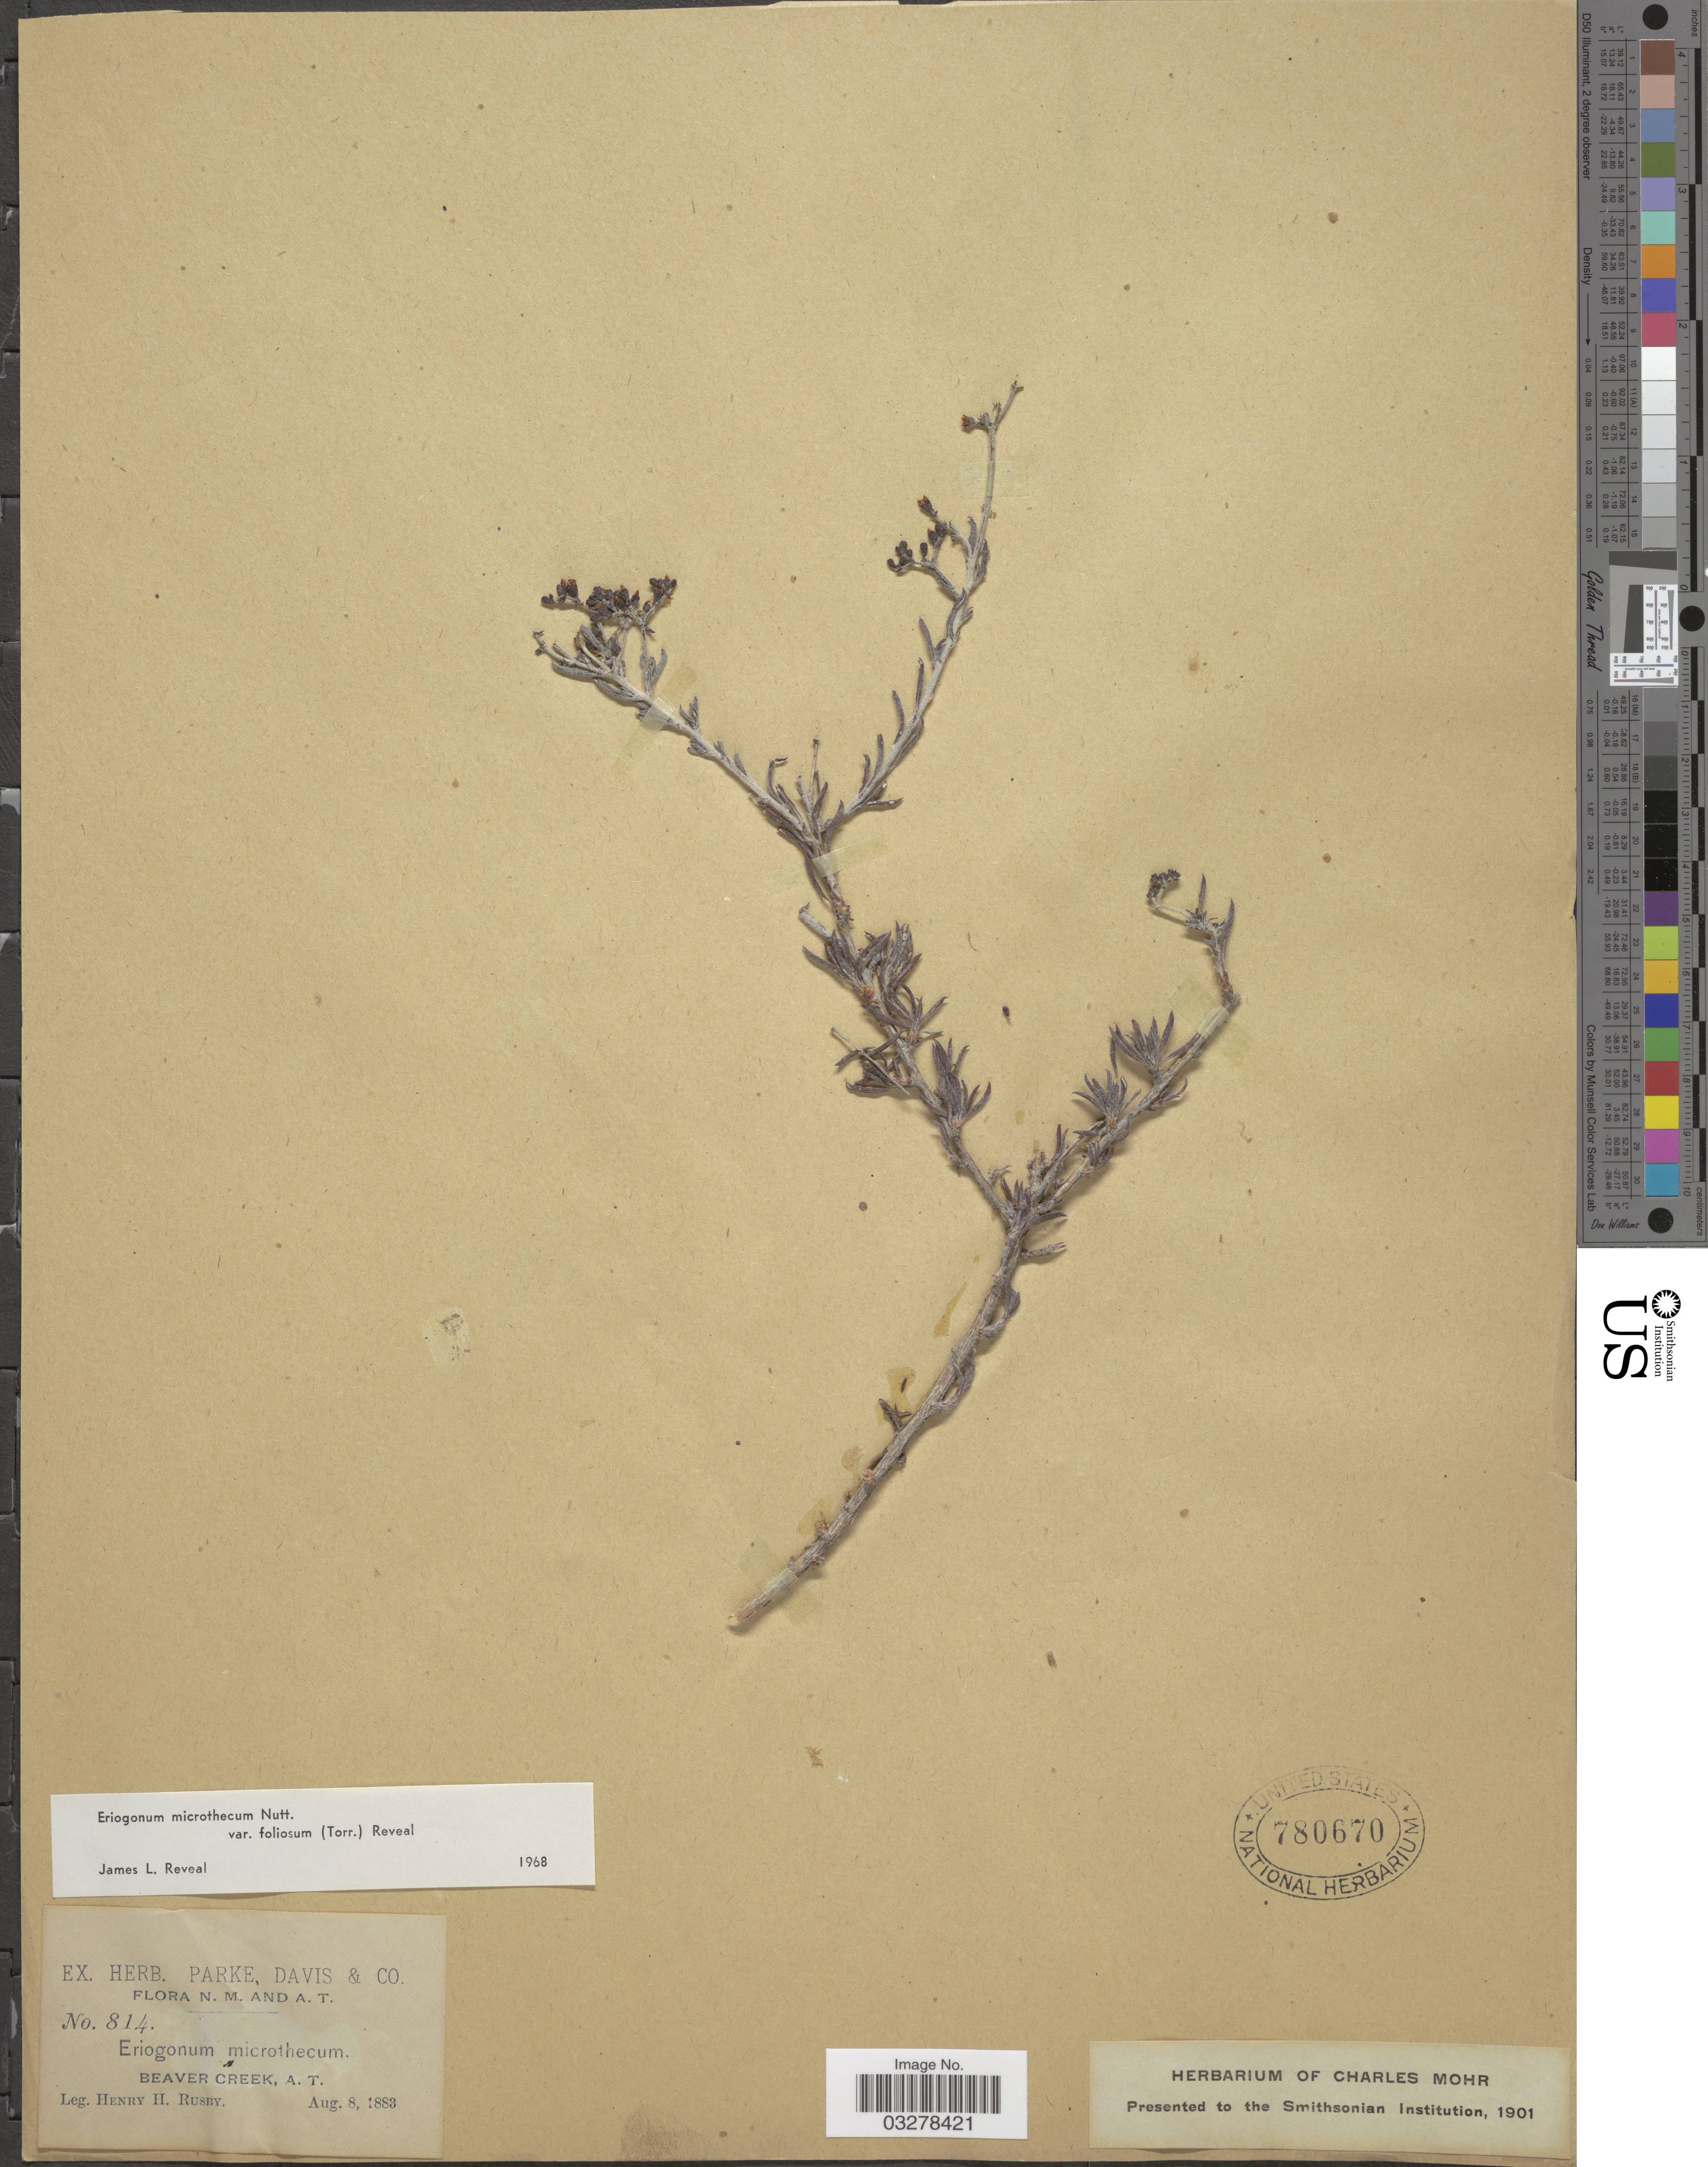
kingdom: Plantae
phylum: Tracheophyta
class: Magnoliopsida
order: Caryophyllales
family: Polygonaceae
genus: Eriogonum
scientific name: Eriogonum microtheca var. foliosum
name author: (Torr. & A. Gray) Reveal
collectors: H. H. Rusby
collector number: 814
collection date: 1883-08-08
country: United States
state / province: Arizona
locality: Beaver Creek, A. T.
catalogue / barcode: US 780670